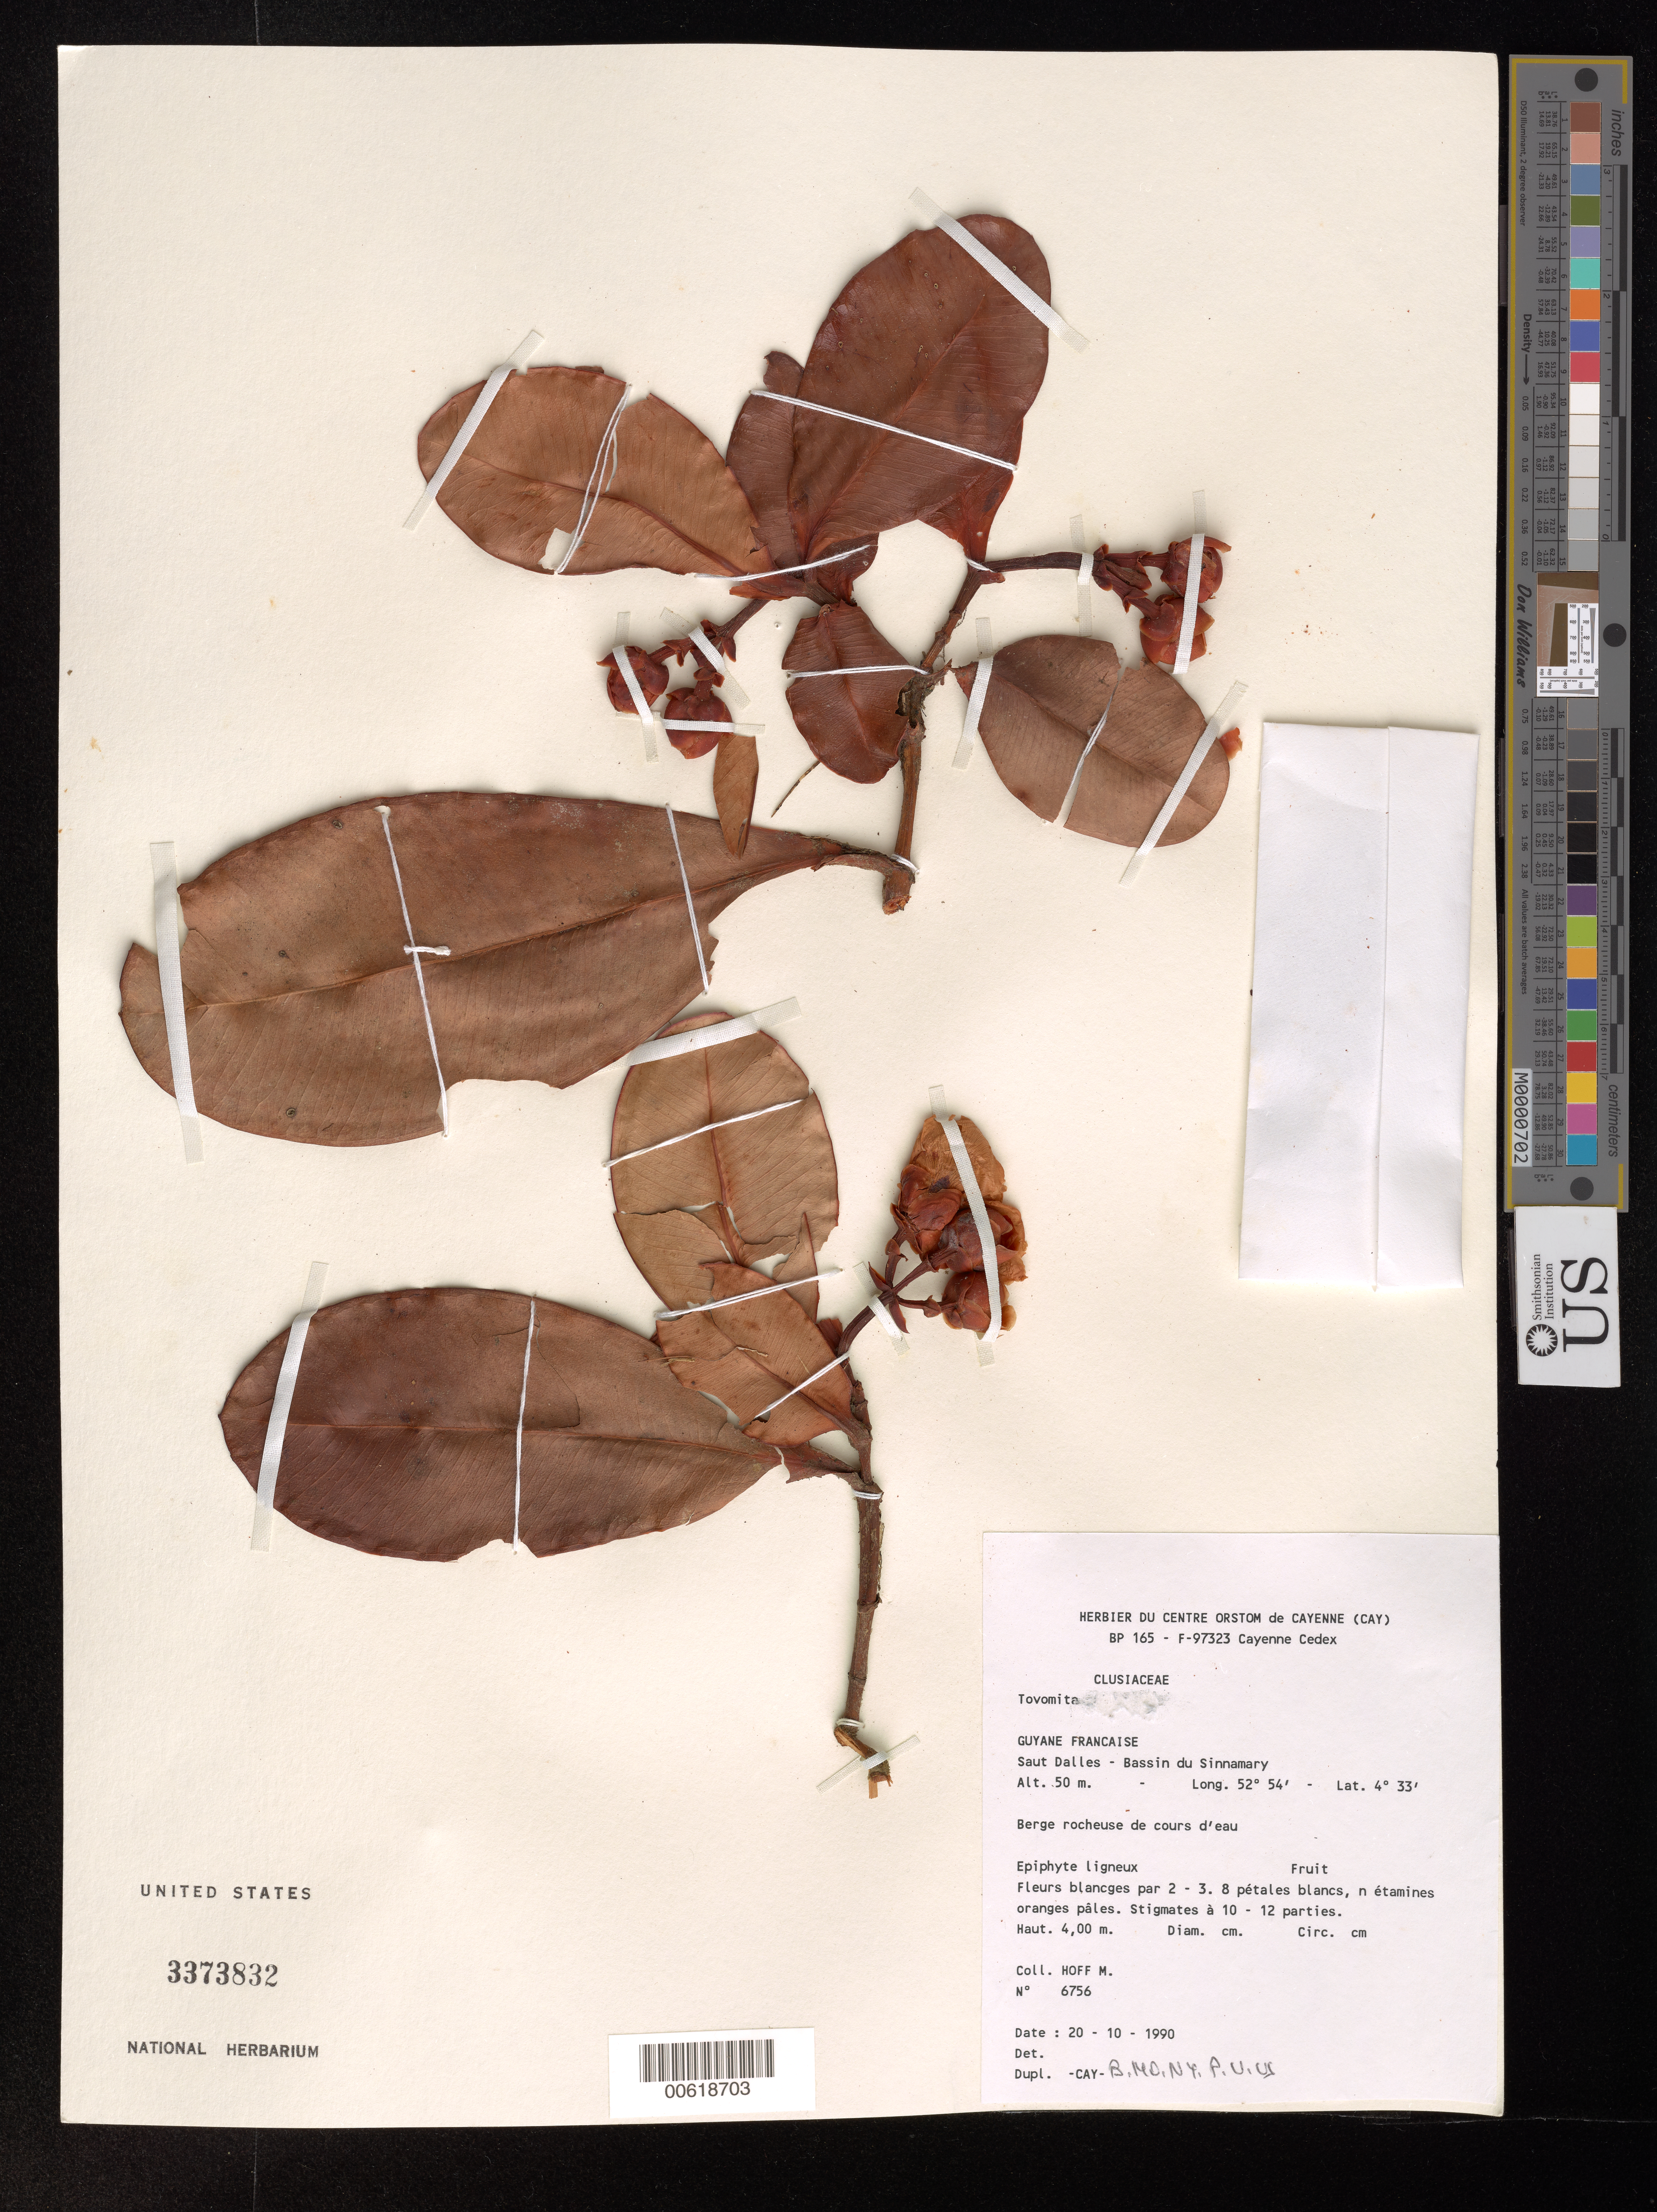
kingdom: Plantae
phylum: Tracheophyta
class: Magnoliopsida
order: Malpighiales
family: Clusiaceae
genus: Tovomita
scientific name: Tovomita sp.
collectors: M. Hoff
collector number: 6756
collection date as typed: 20-Oct-90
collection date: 1990-10-20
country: French Guiana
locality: Saut-Dalles, D.Z., Bassin du Sinnamary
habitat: Berge rocheuse de cours d'eau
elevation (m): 50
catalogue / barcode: US 3373832